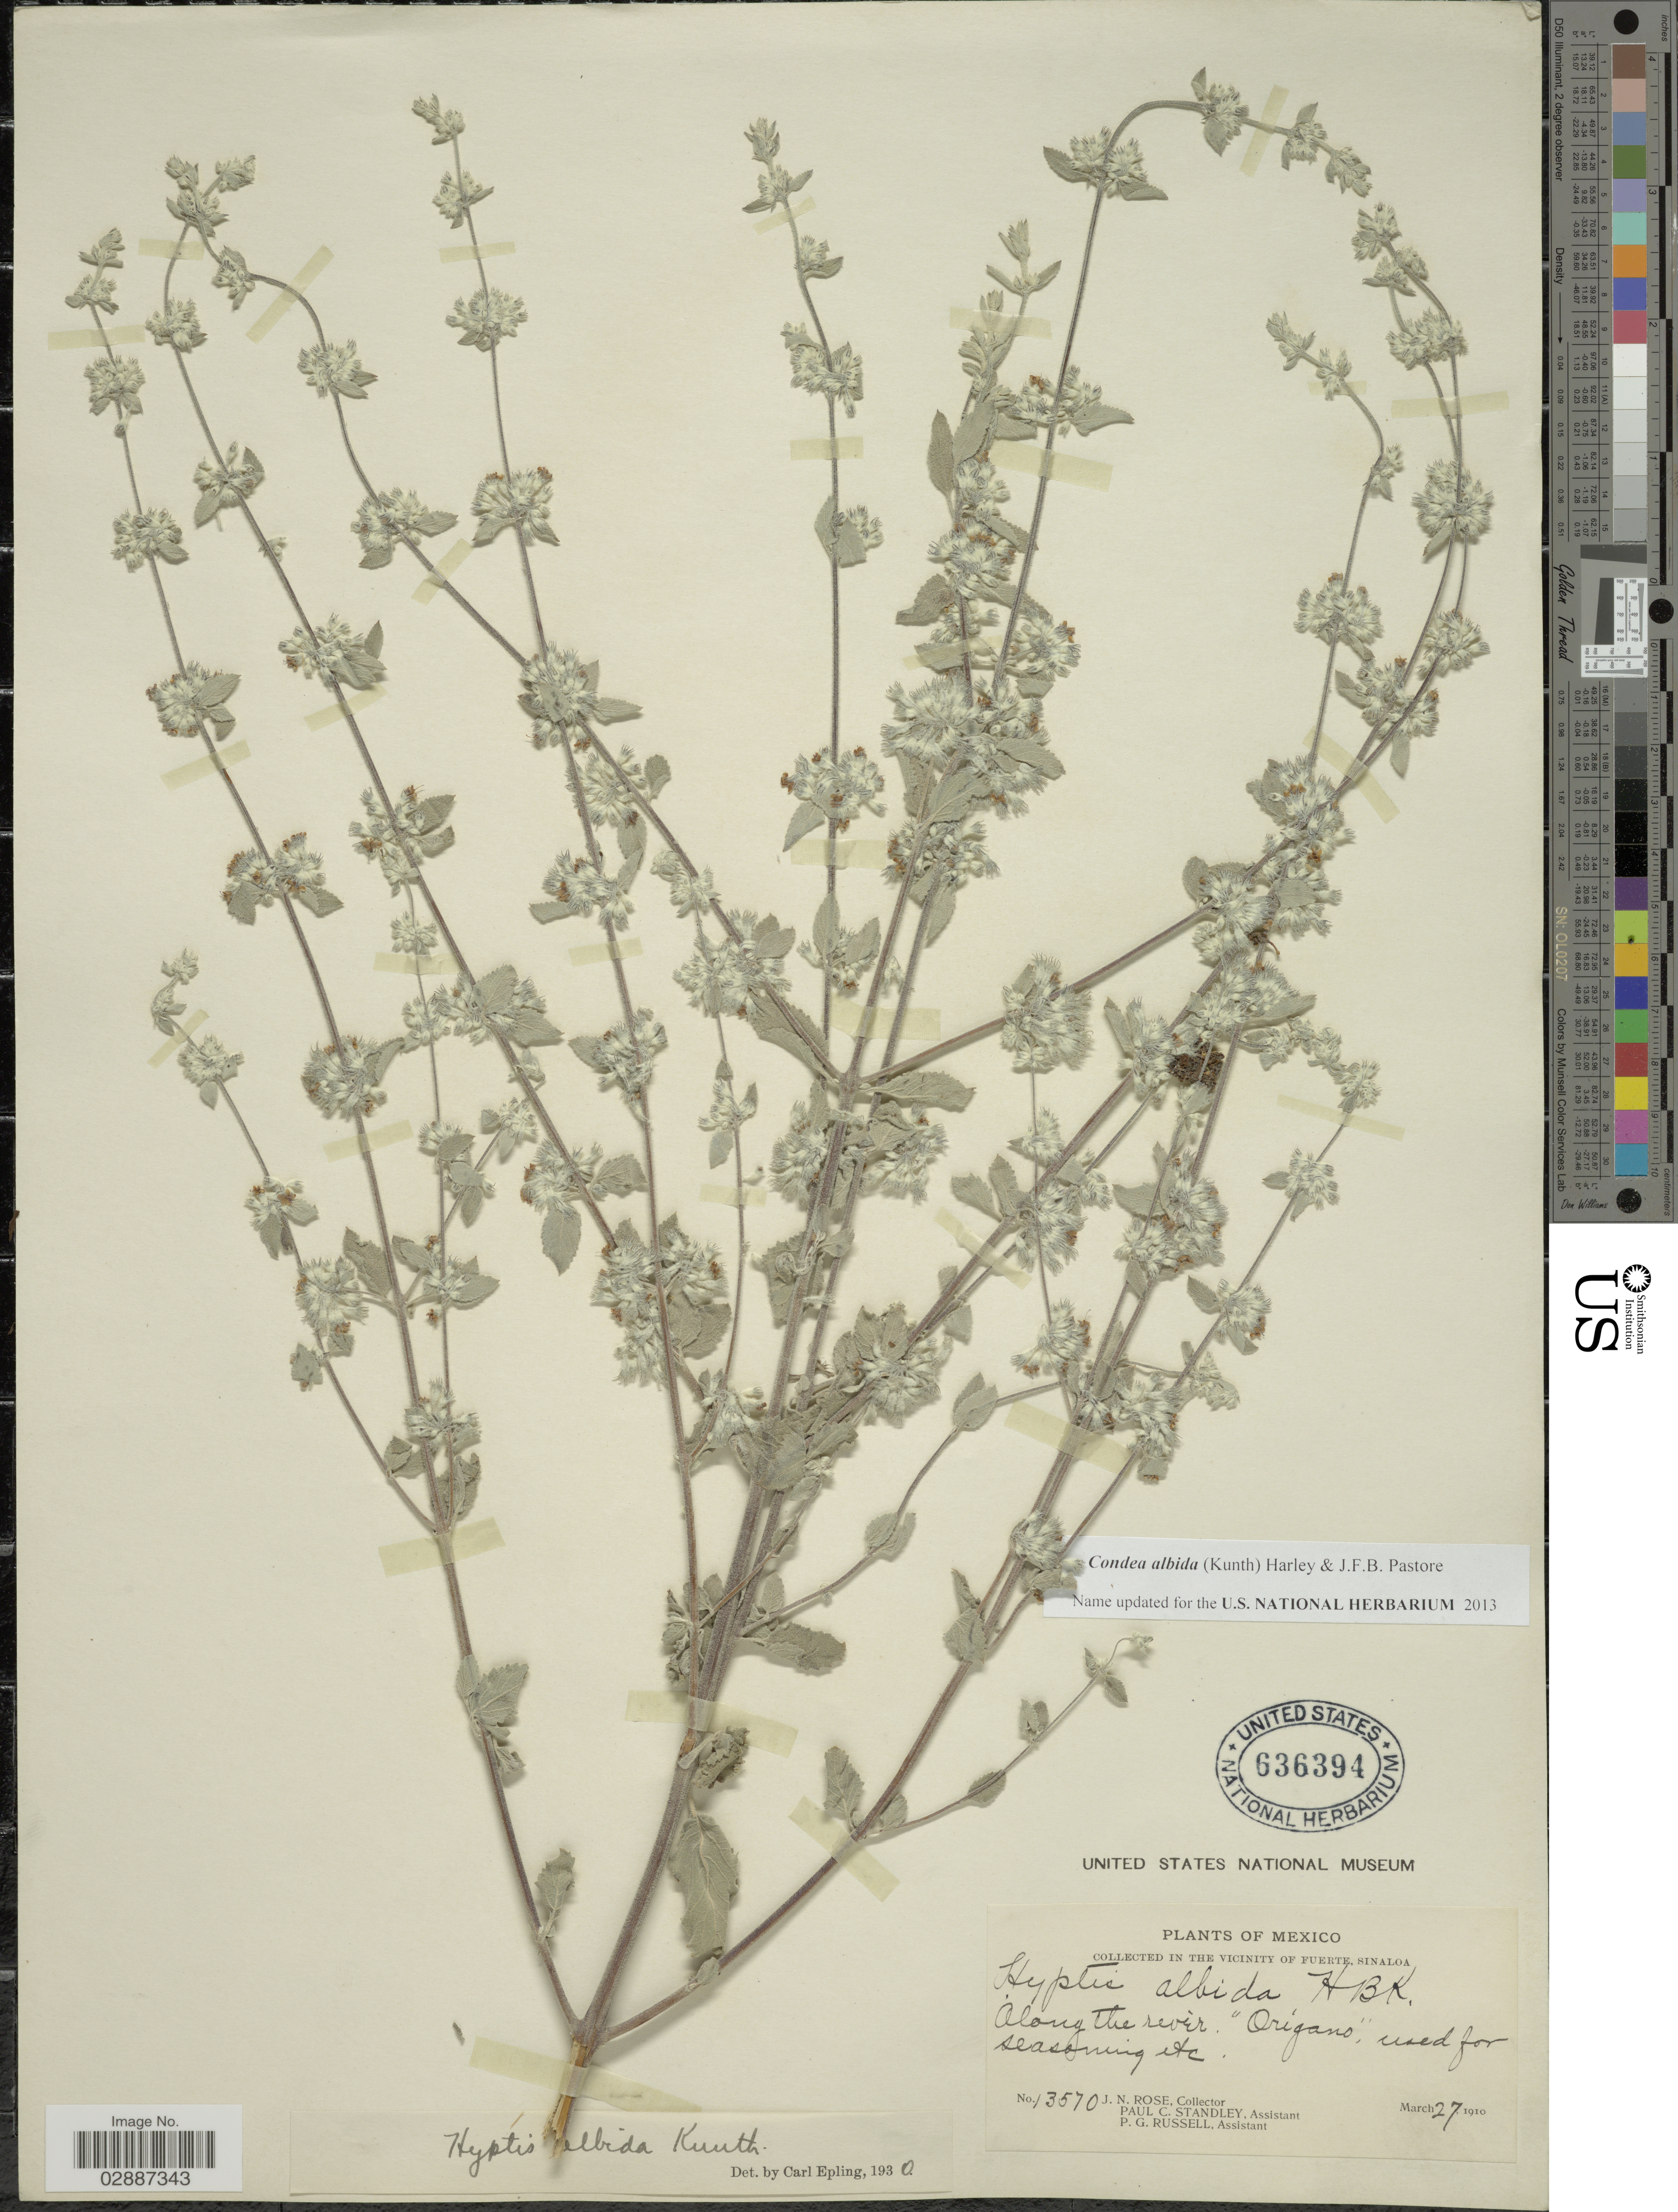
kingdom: Plantae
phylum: Tracheophyta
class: Magnoliopsida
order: Lamiales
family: Lamiaceae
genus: Condea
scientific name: Condea albida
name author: (Kunth) Harley & J.F.B. Pastore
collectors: J. N. Rose, P. C. Standley & P. G. Russell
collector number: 13570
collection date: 1910-03-27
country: Mexico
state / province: Sinaloa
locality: Vicinity of Fuerte. Along the river. "Origano".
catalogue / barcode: US 636394